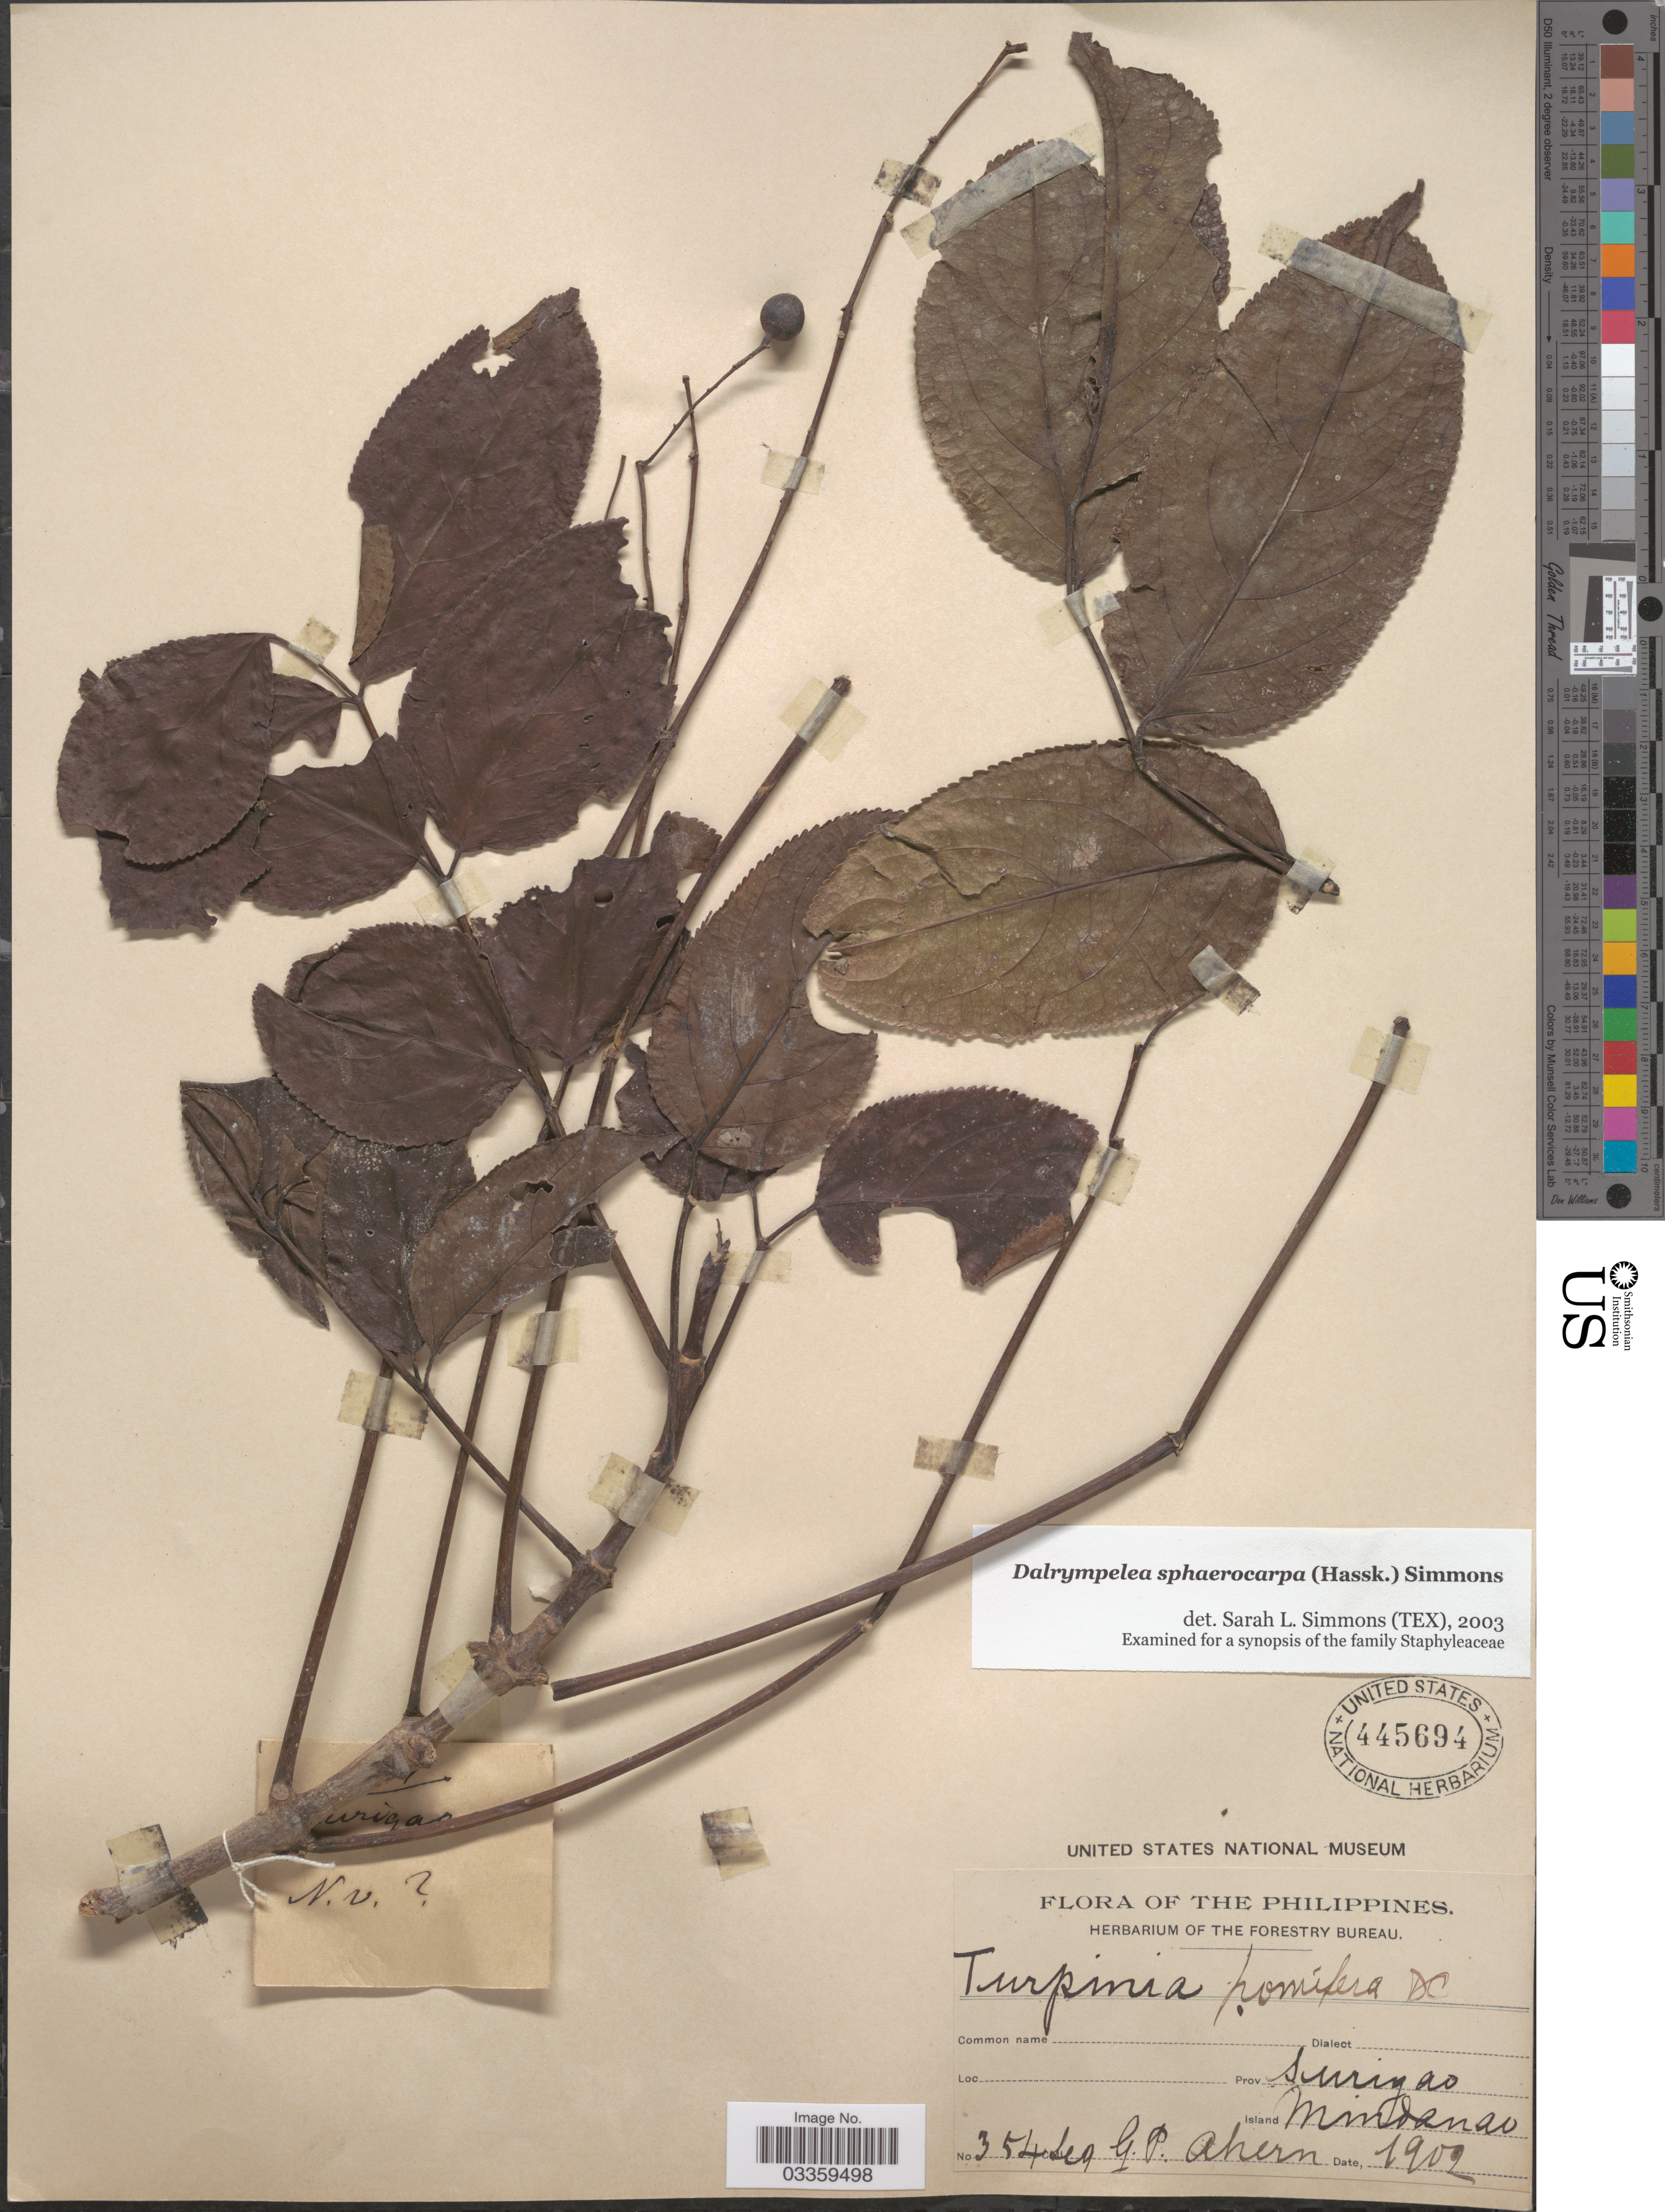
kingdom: Plantae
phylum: Tracheophyta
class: Magnoliopsida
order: Crossosomatales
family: Staphyleaceae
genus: Dalrympelea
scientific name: Dalrympelea sphaerocarpa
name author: (Hassk.) Nor-Ezzaw.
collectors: G. Ahern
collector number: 354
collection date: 1902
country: Philippines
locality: Prov. Surigao. Island Mindanao.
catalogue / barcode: US 445694